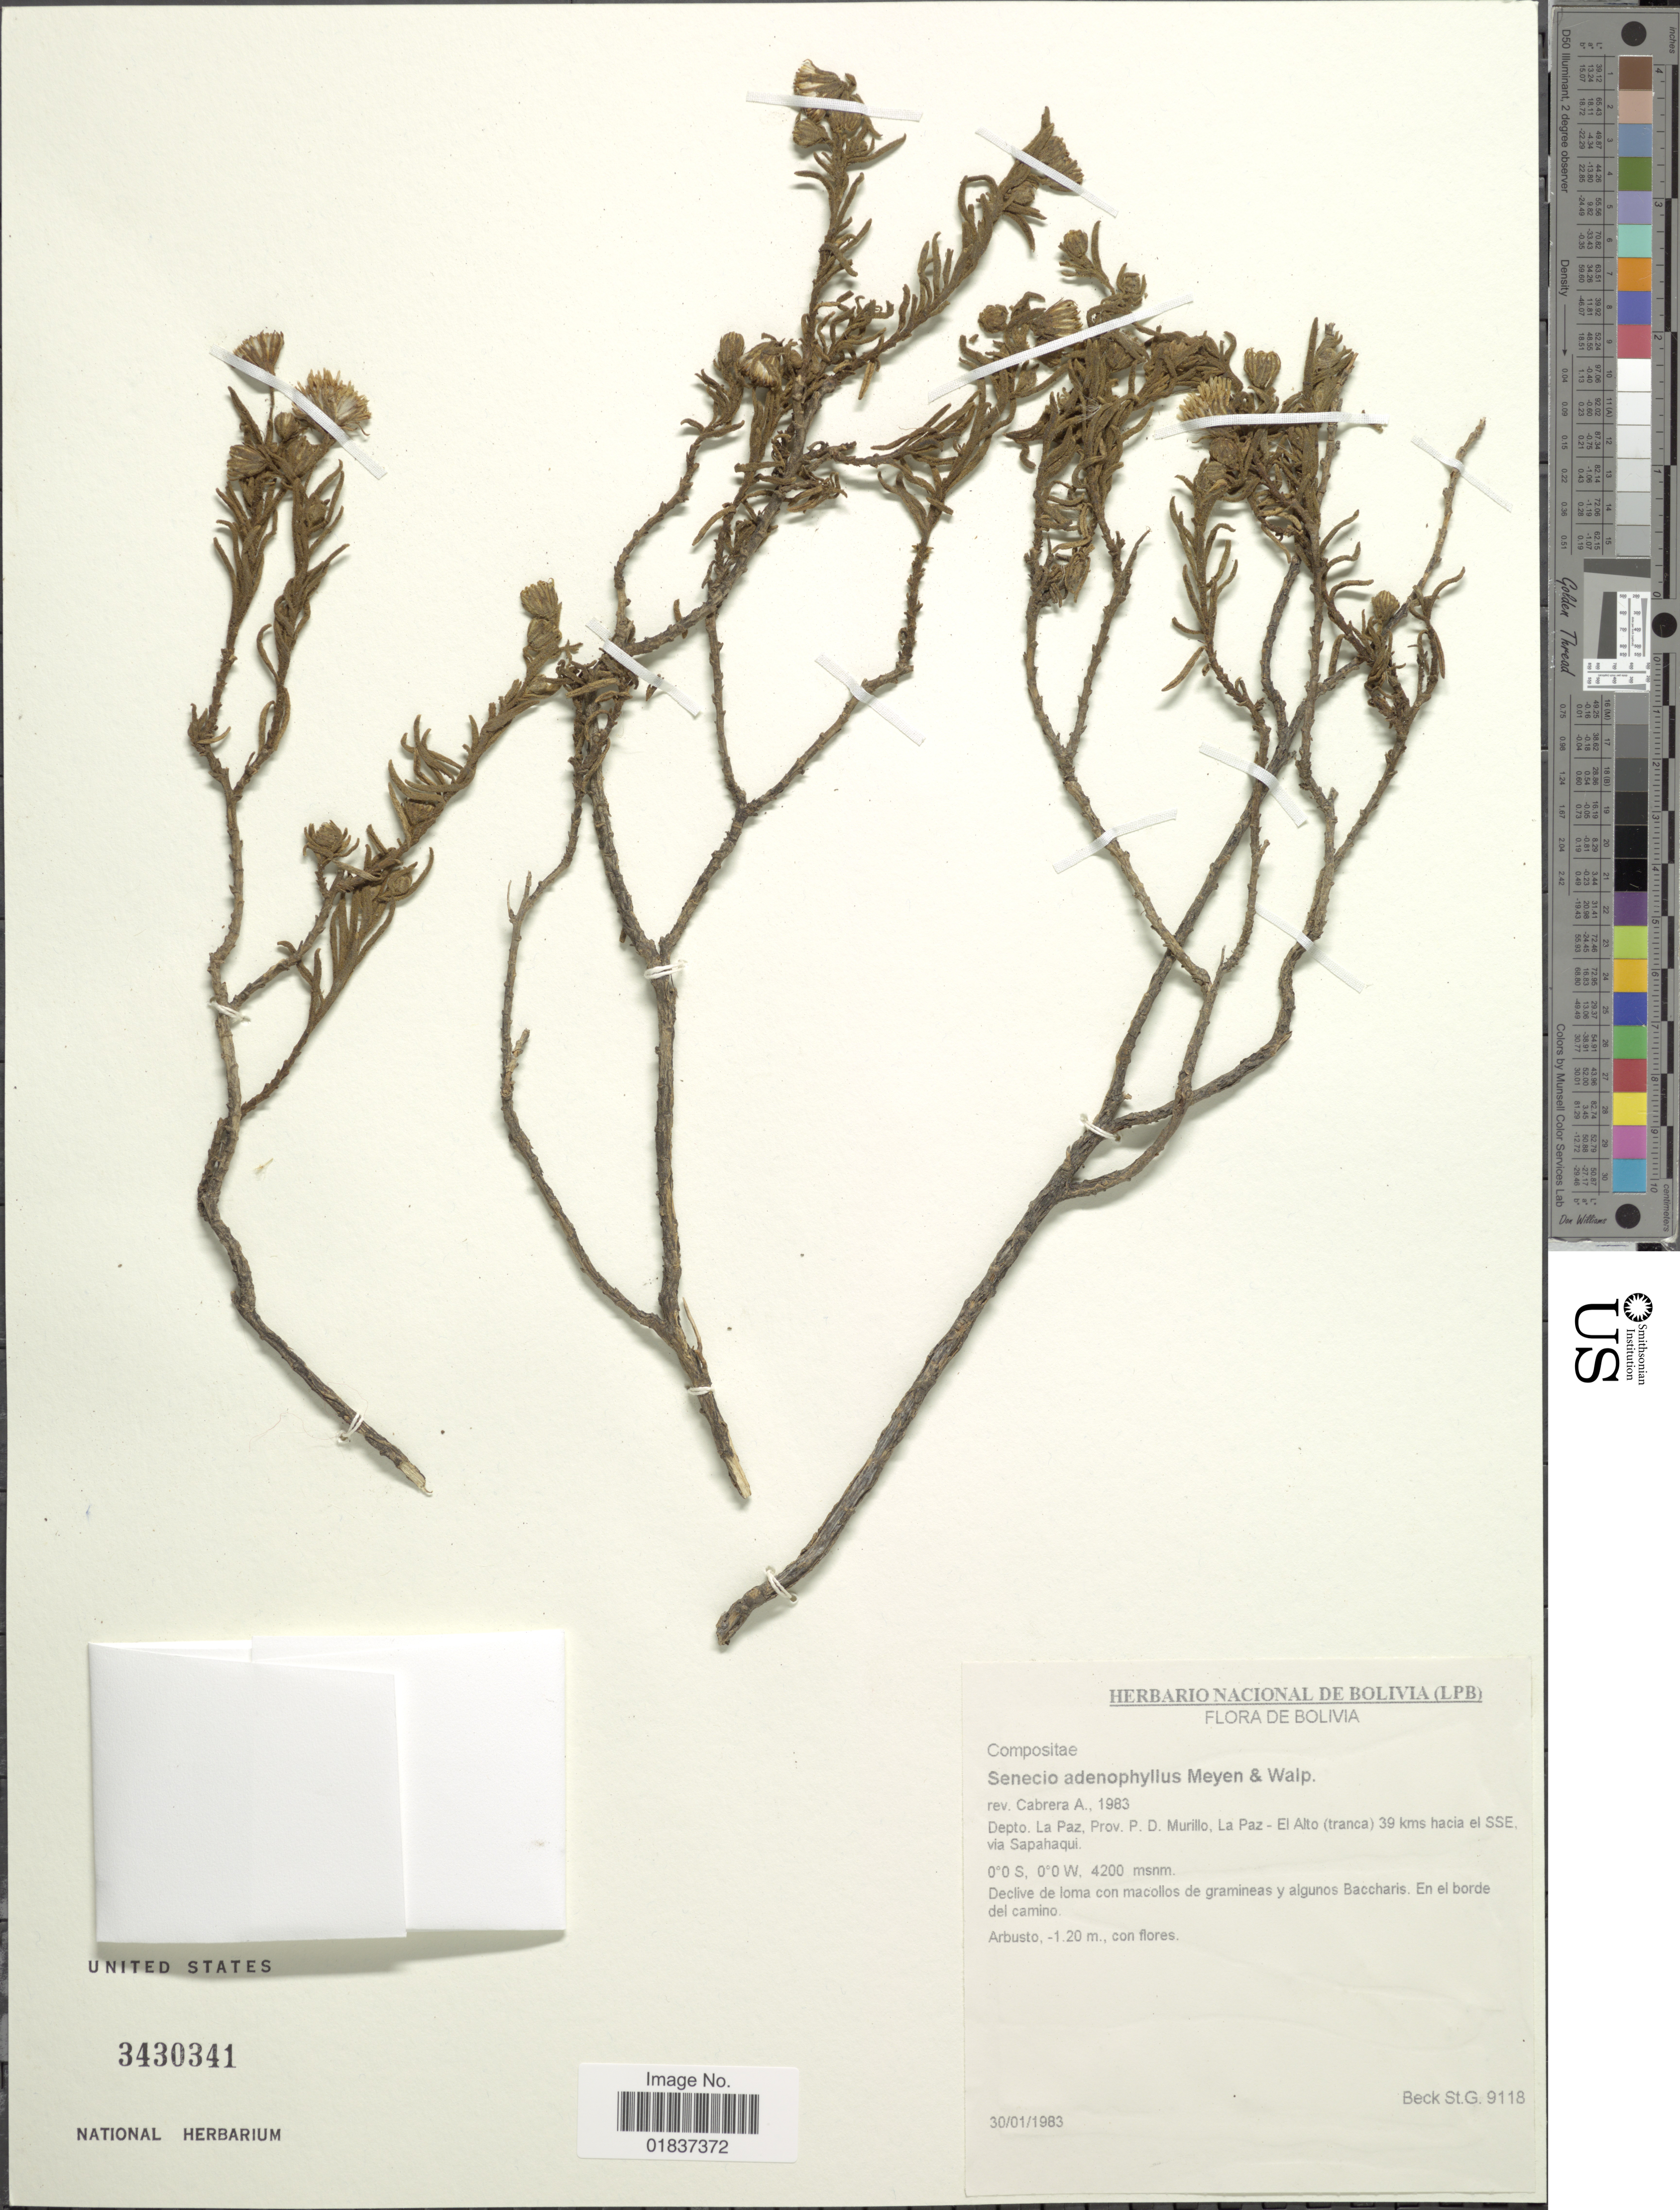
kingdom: Plantae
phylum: Tracheophyta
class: Magnoliopsida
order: Asterales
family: Asteraceae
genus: Senecio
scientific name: Senecio adenophyllus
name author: Meyen & Walp.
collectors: S. G. Beck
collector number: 9118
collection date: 1983-01-30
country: Bolivia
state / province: La Paz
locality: Depto. La Paz, Prov. P. D. Murillo, La Paz-El Alto (tranca) 39 kms hacia el SSE via Sapahaqui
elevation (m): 4200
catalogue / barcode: US 3430341